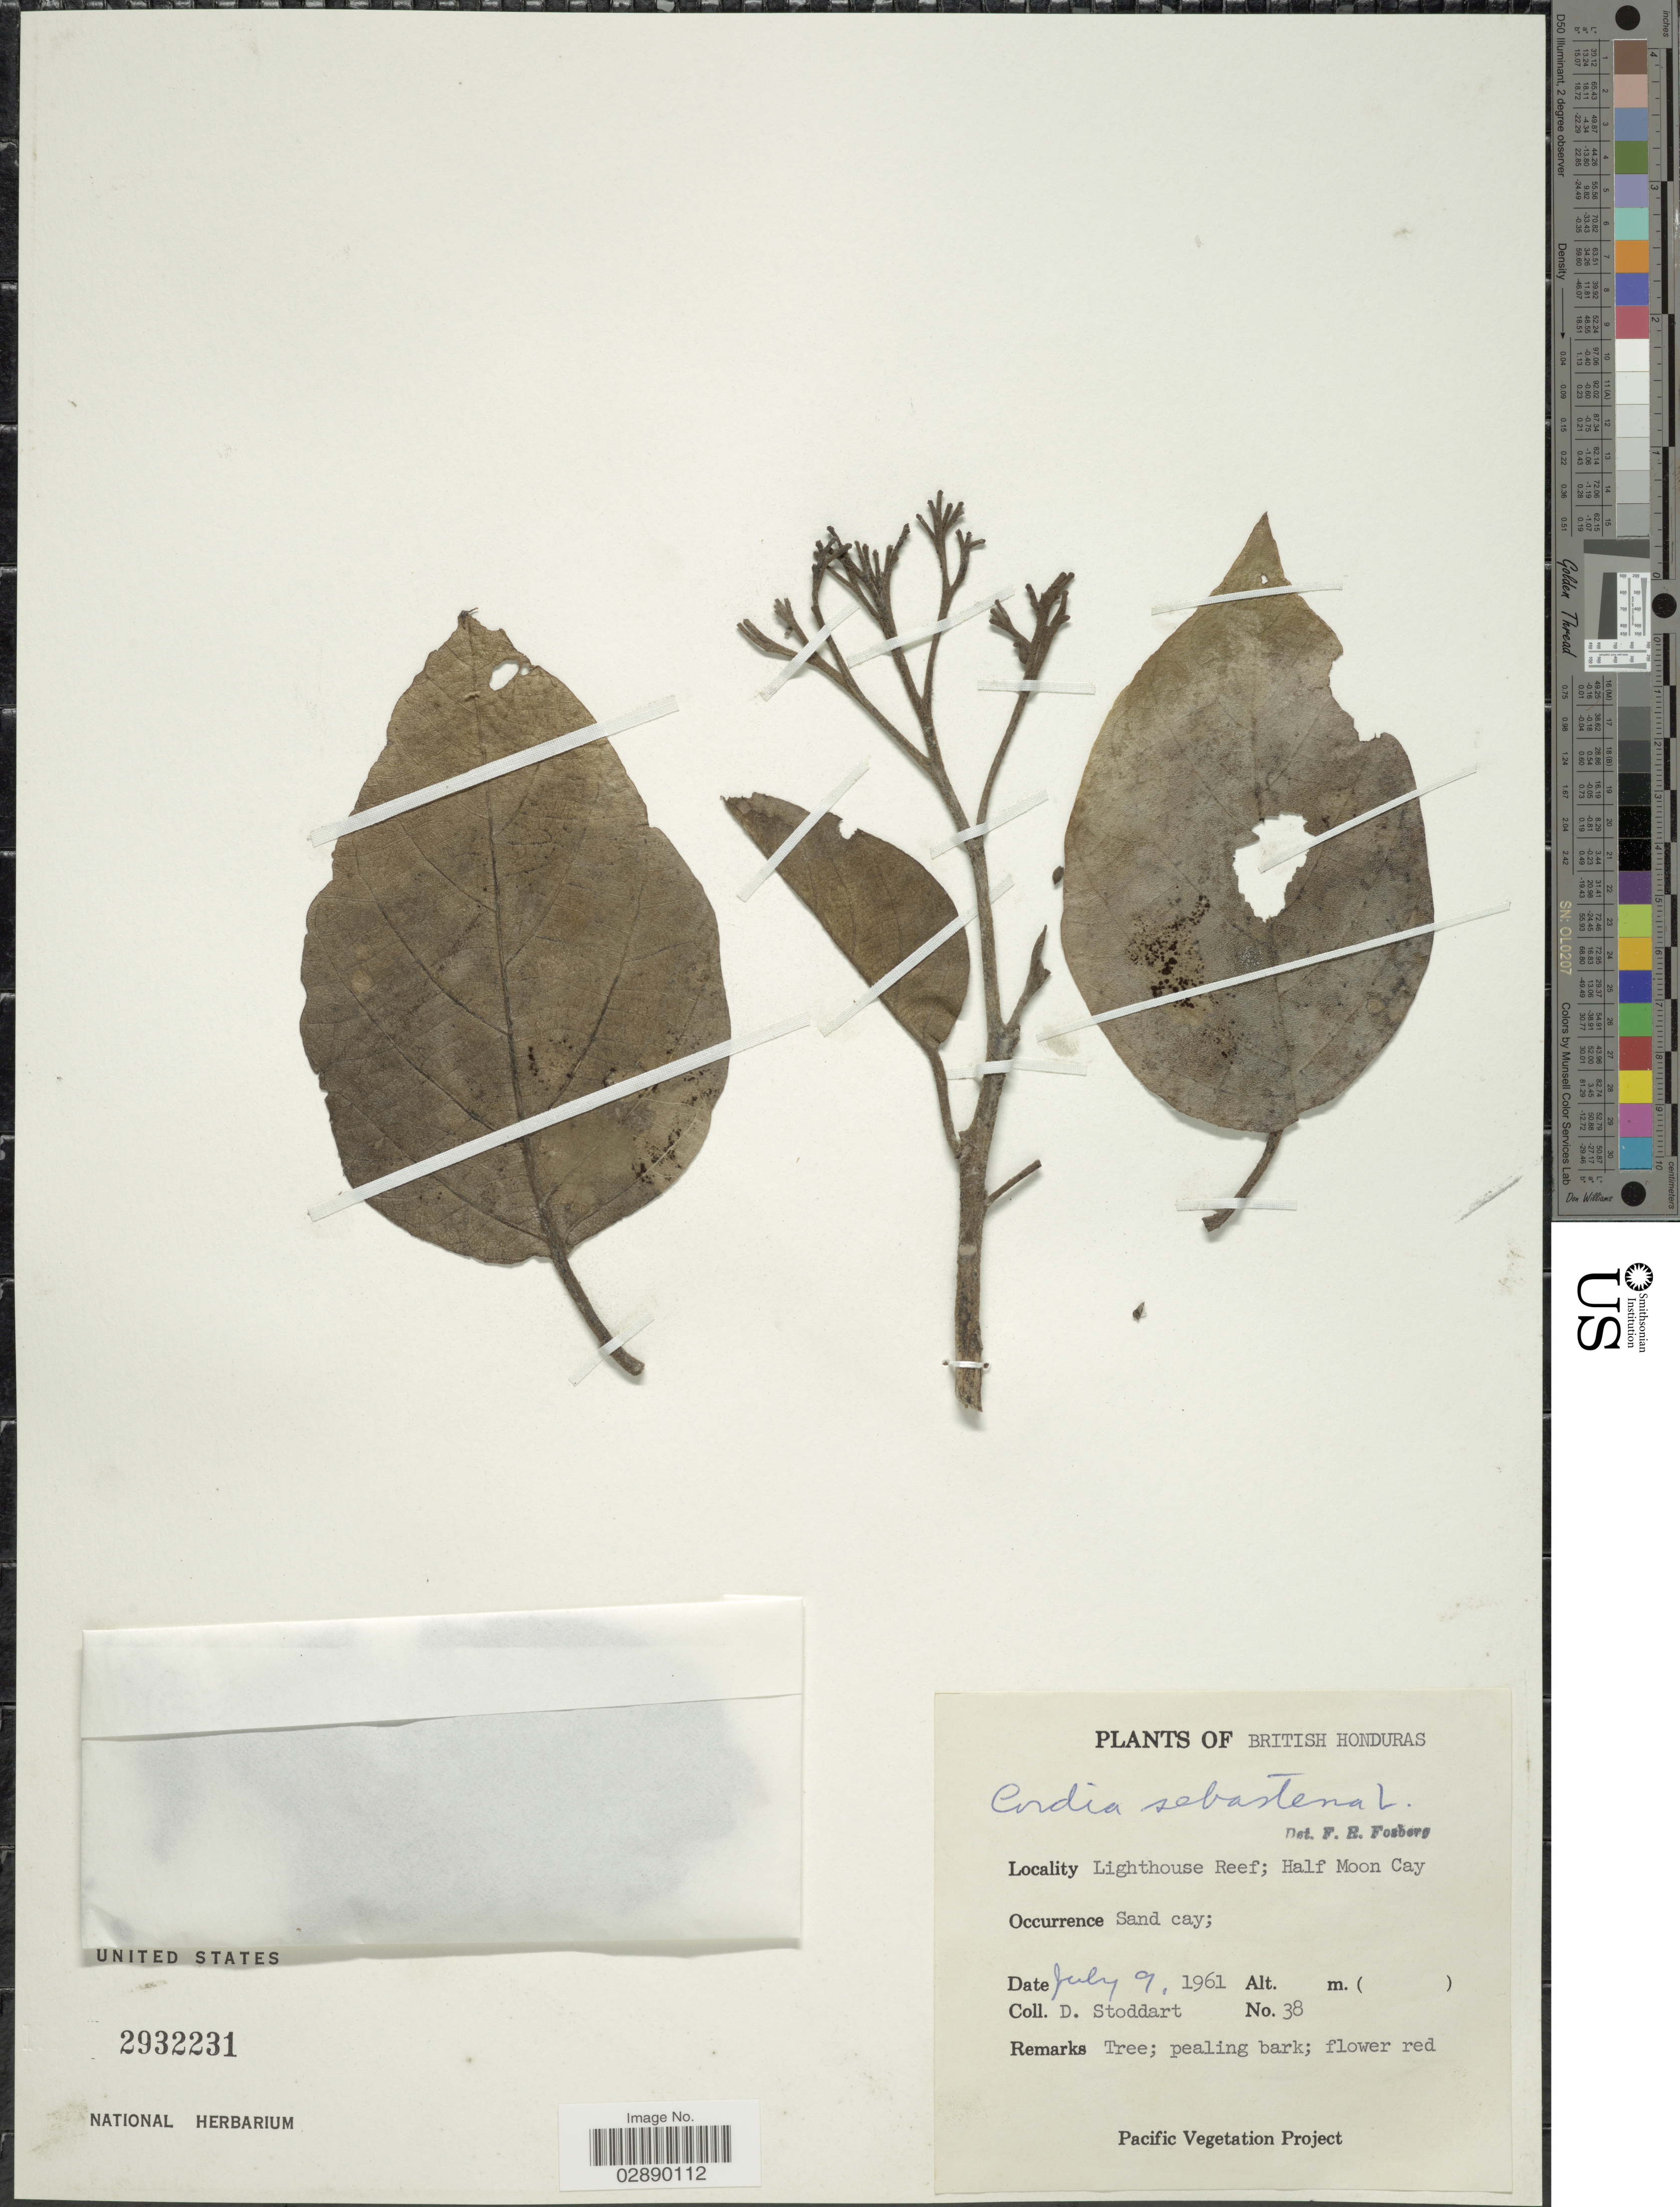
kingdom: Plantae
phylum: Tracheophyta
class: Magnoliopsida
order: Boraginales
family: Cordiaceae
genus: Cordia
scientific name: Cordia sebestena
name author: L.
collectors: D. Stoddart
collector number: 38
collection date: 1961-07-09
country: Belize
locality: British Honduras. Lighthouse Reef; Half Moon Cay.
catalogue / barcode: US 2932231